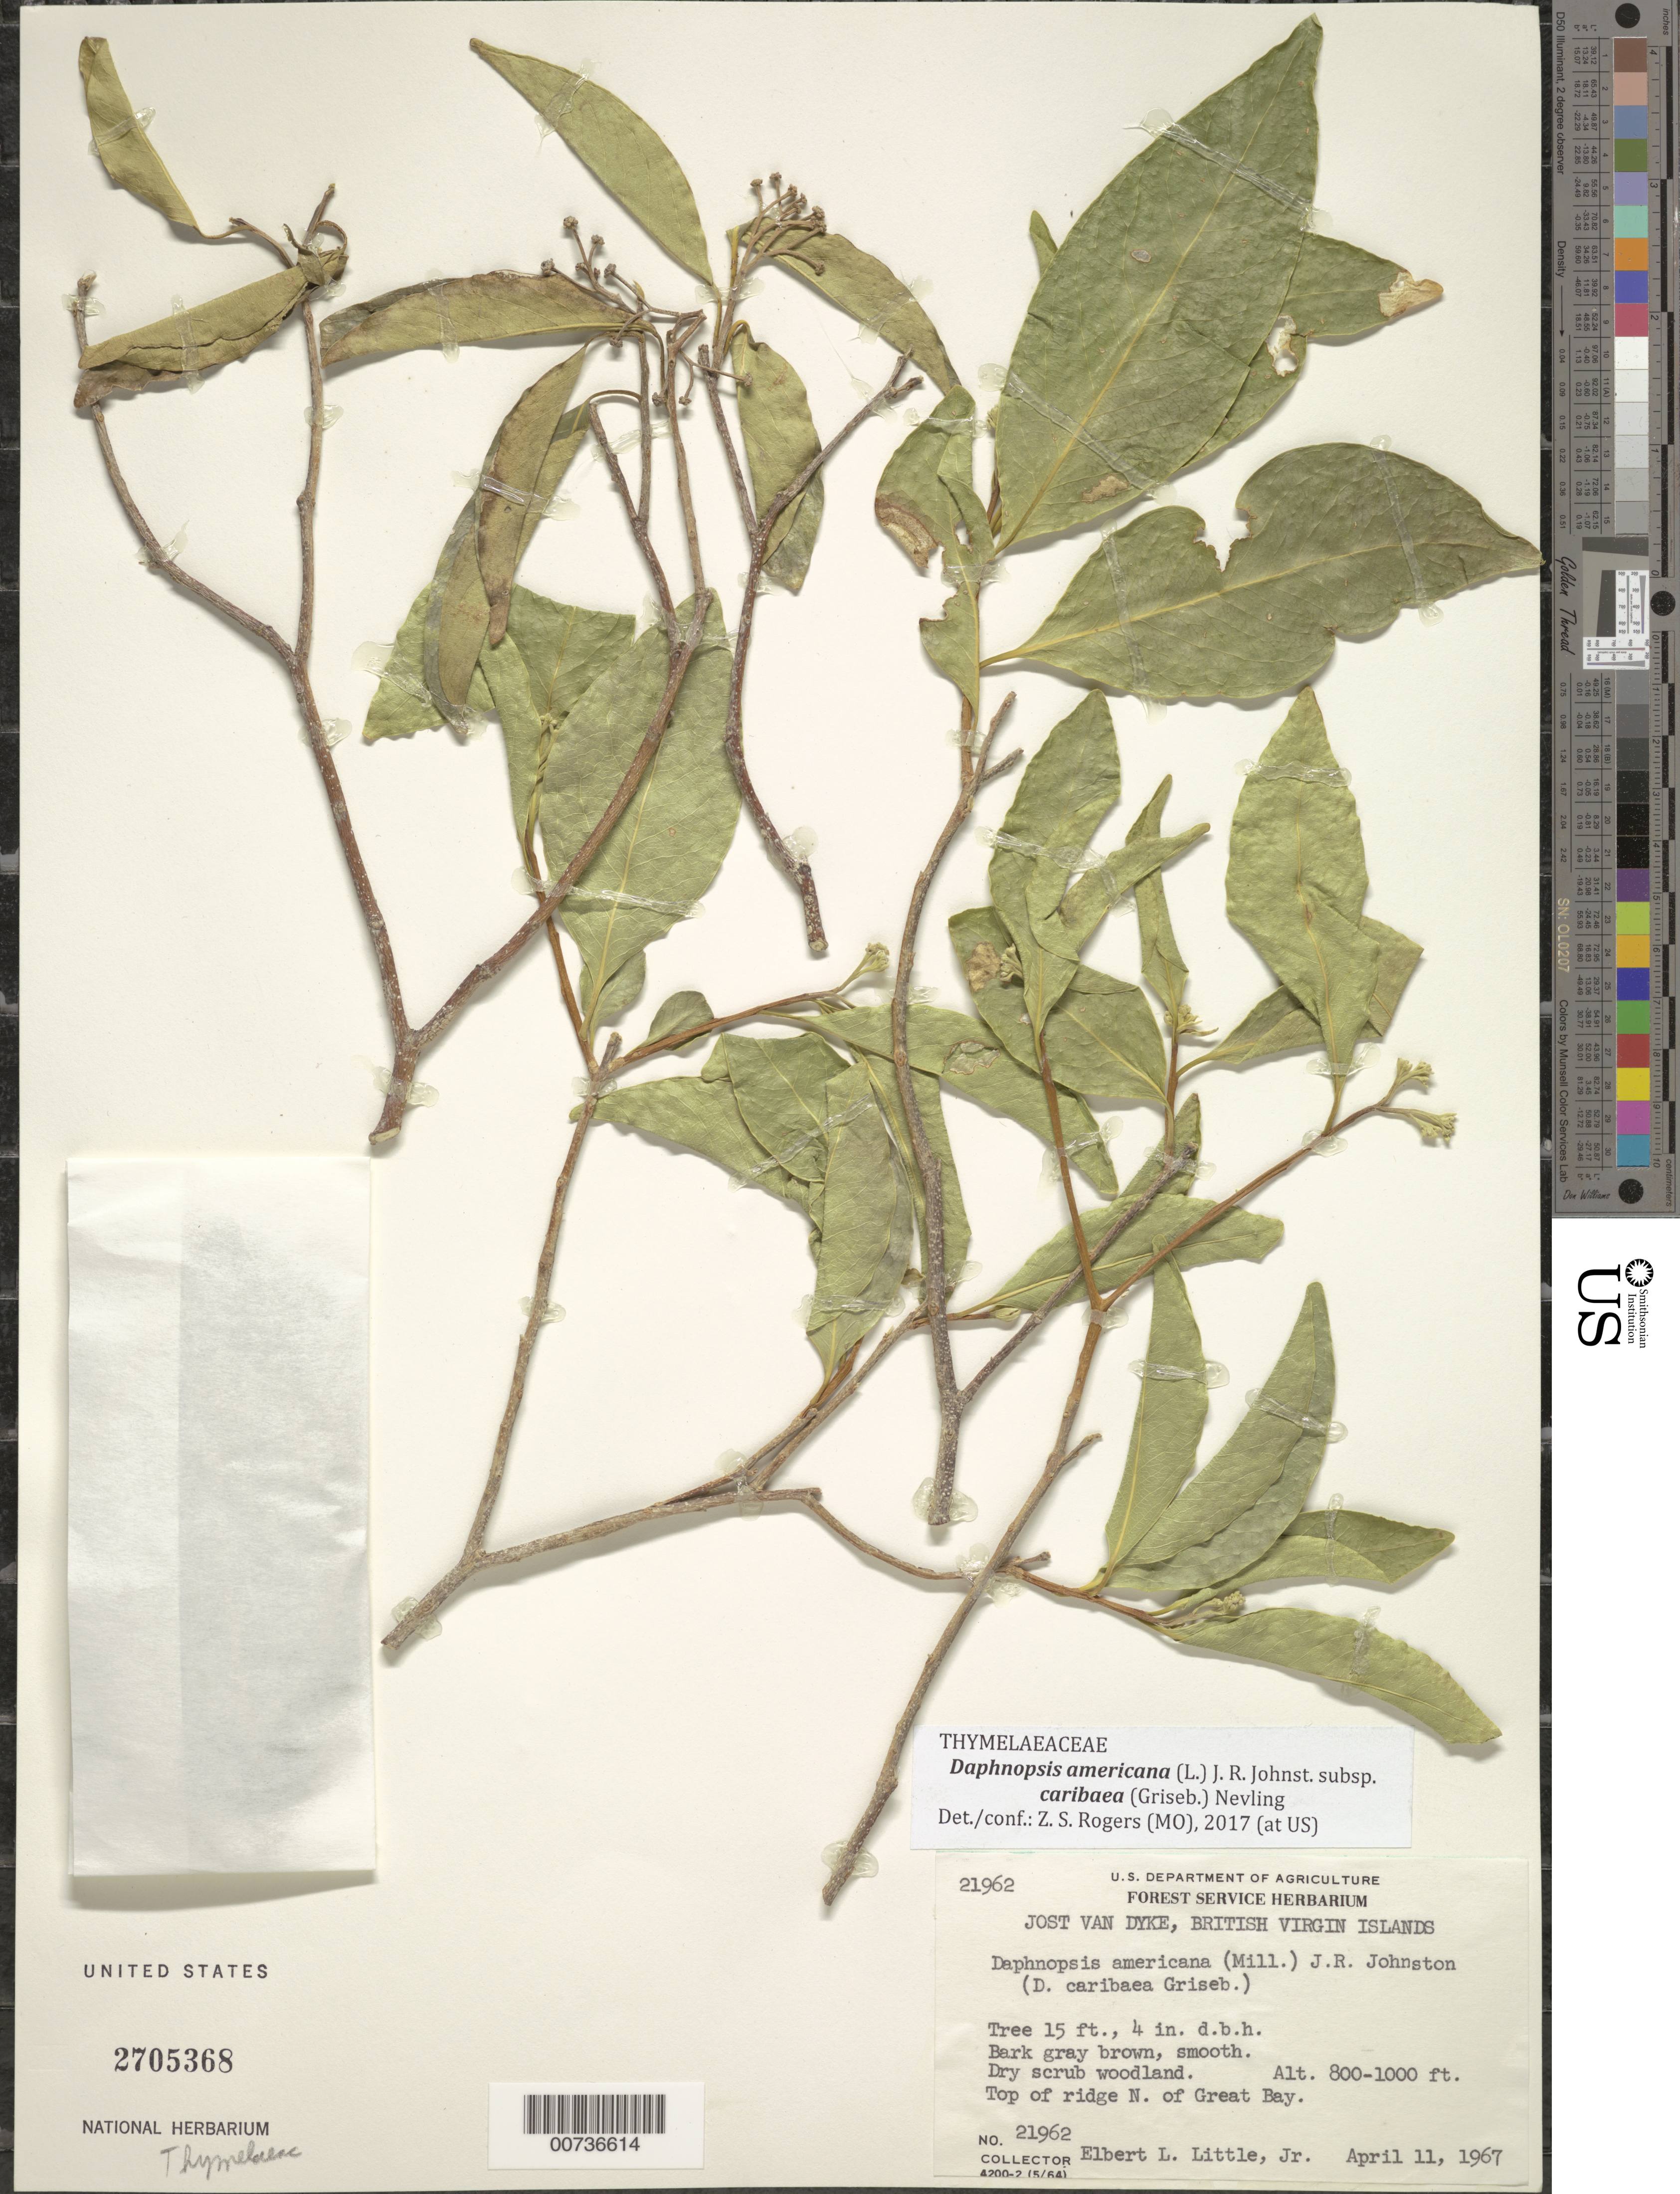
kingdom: Plantae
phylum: Tracheophyta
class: Magnoliopsida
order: Malvales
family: Thymelaeaceae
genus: Daphnopsis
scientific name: Daphnopsis americana subsp. caribaea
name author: (Griseb.) Nevling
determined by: Rogers, Z. S.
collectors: E. L. Little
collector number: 21962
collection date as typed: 11 Apr 1967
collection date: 1967-04-11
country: British Virgin Islands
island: Jost Van Dyke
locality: Top of ridge N of Great Bay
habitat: Dry scrub woodland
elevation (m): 244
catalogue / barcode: US 2705368